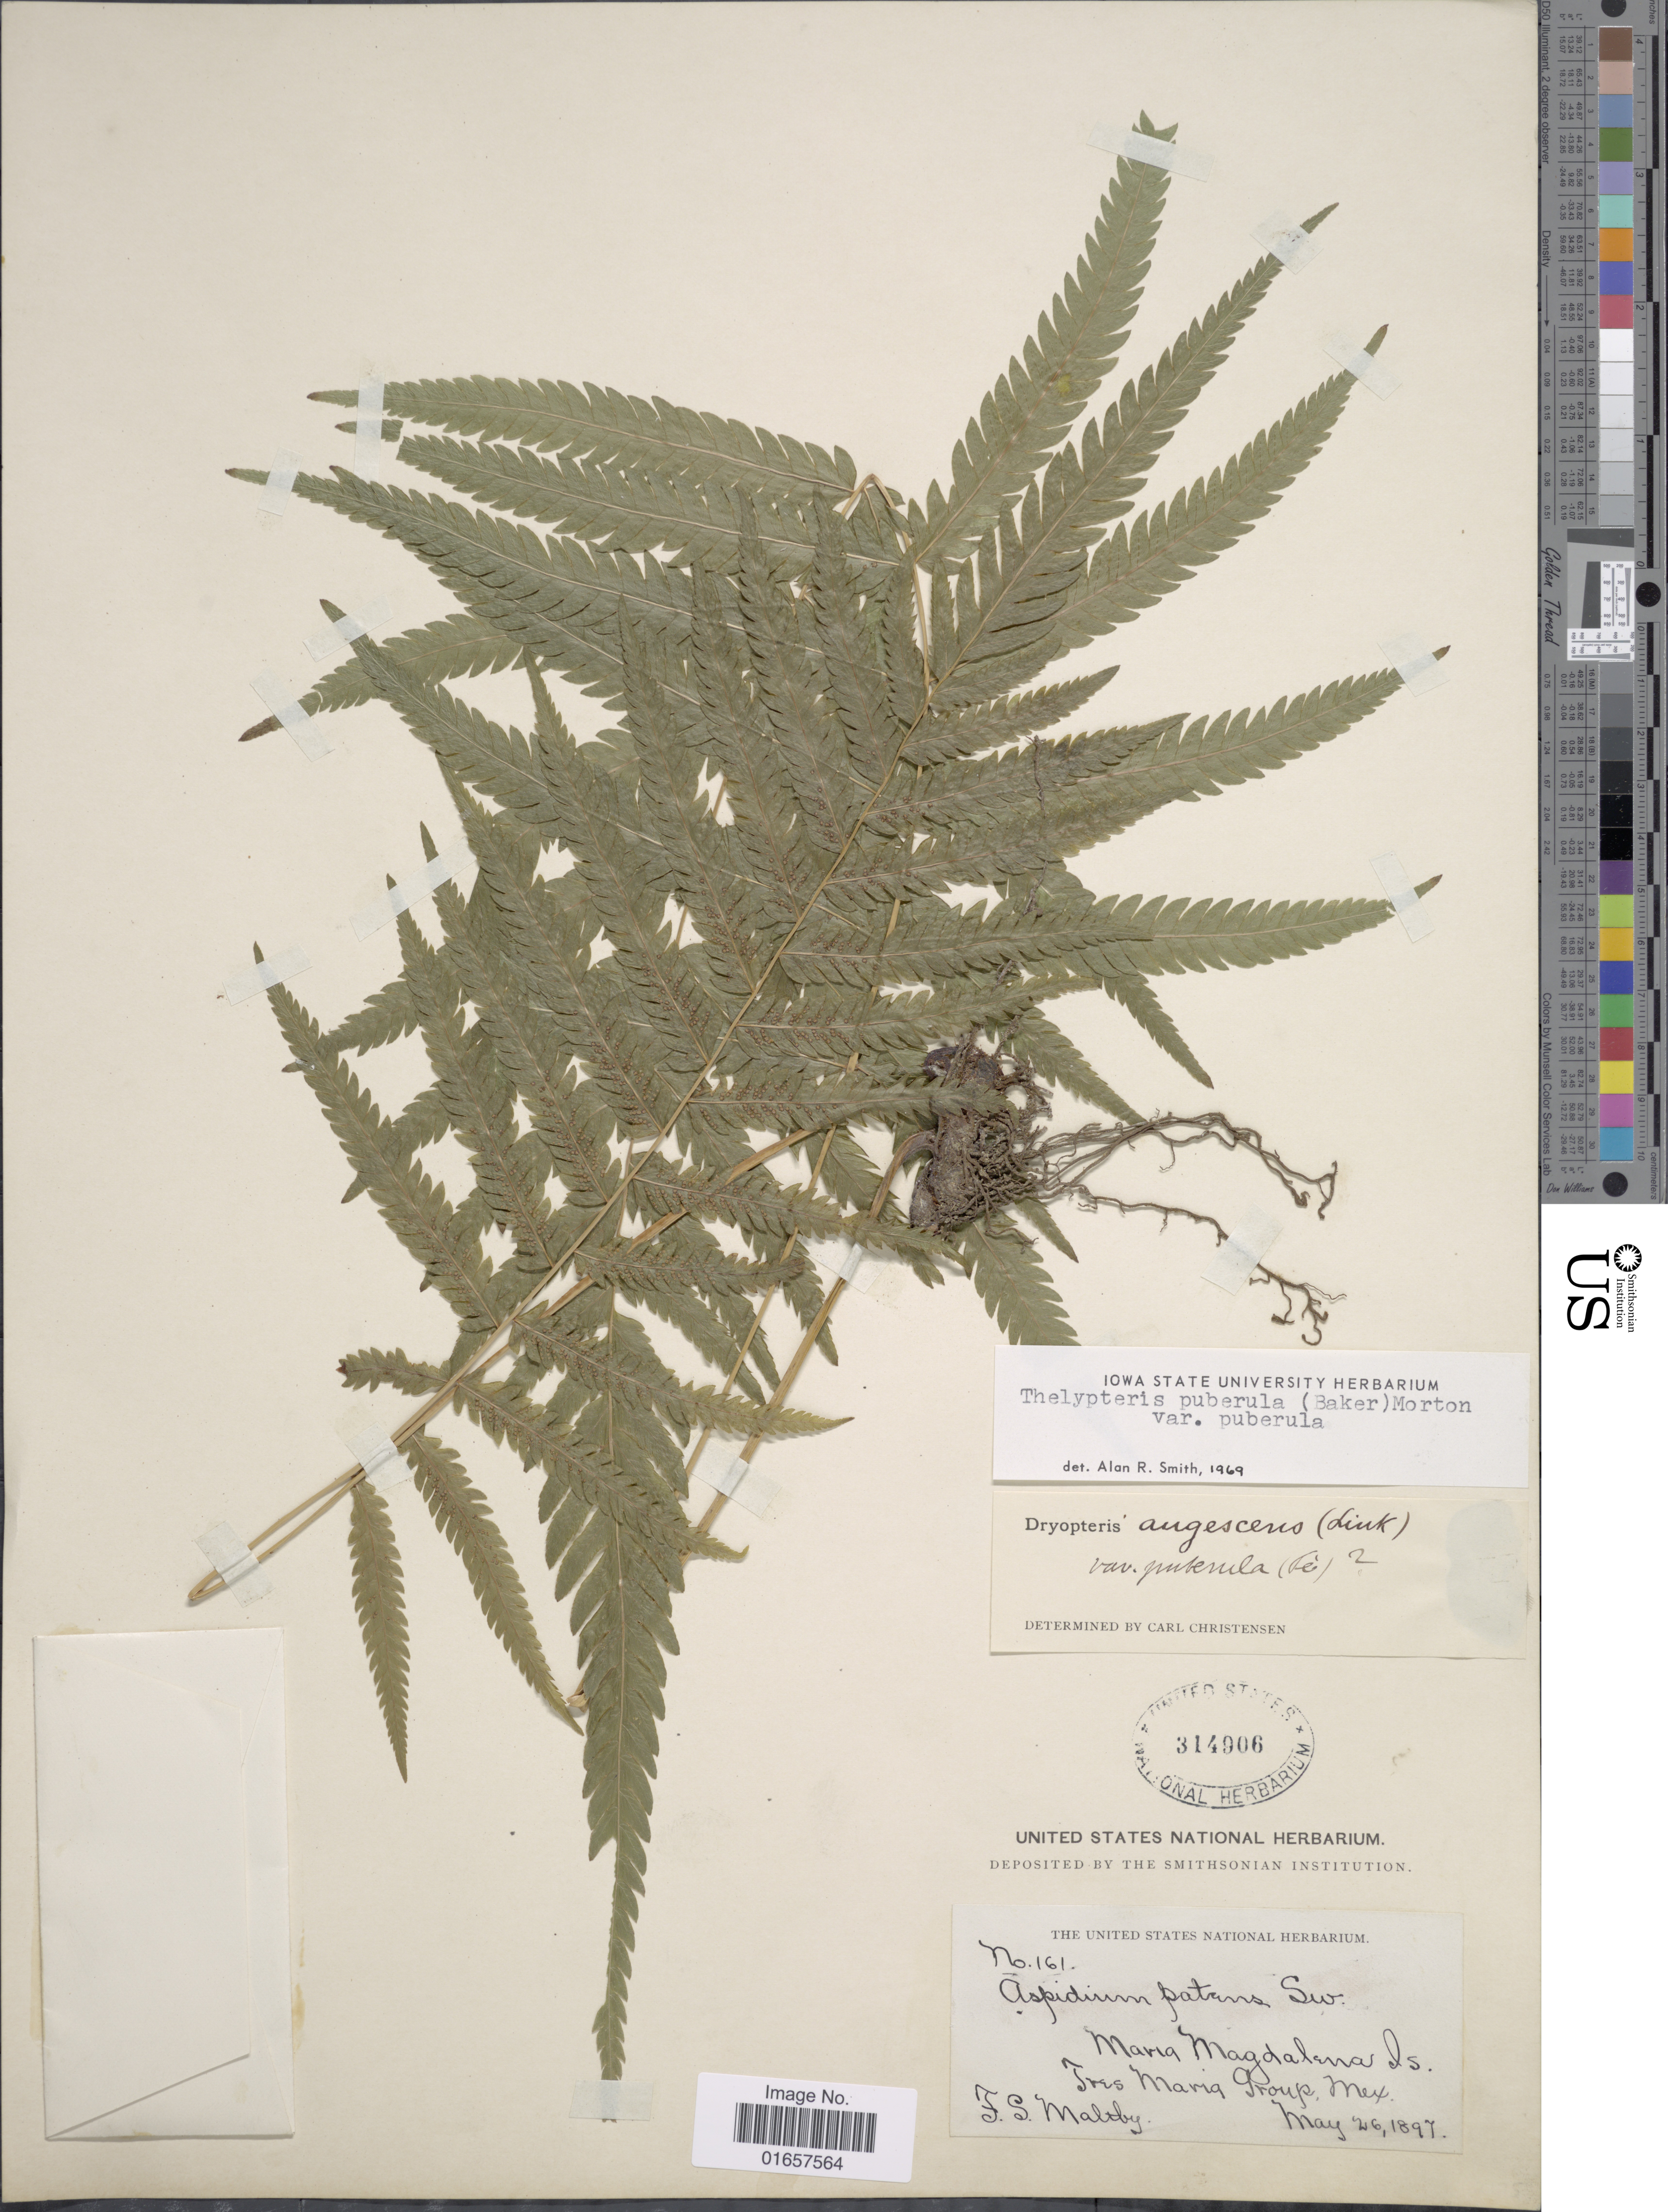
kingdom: Plantae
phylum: Tracheophyta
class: Polypodiopsida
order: Polypodiales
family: Thelypteridaceae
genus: Christella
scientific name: Christella puberula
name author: (Baker) Á. Löve & D. Löve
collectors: T. S. Maltby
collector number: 161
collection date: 1897-05-26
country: Mexico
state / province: Nayarit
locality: Mexico, Tres Marias Group, Maria Magdalena Is.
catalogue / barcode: US 314906